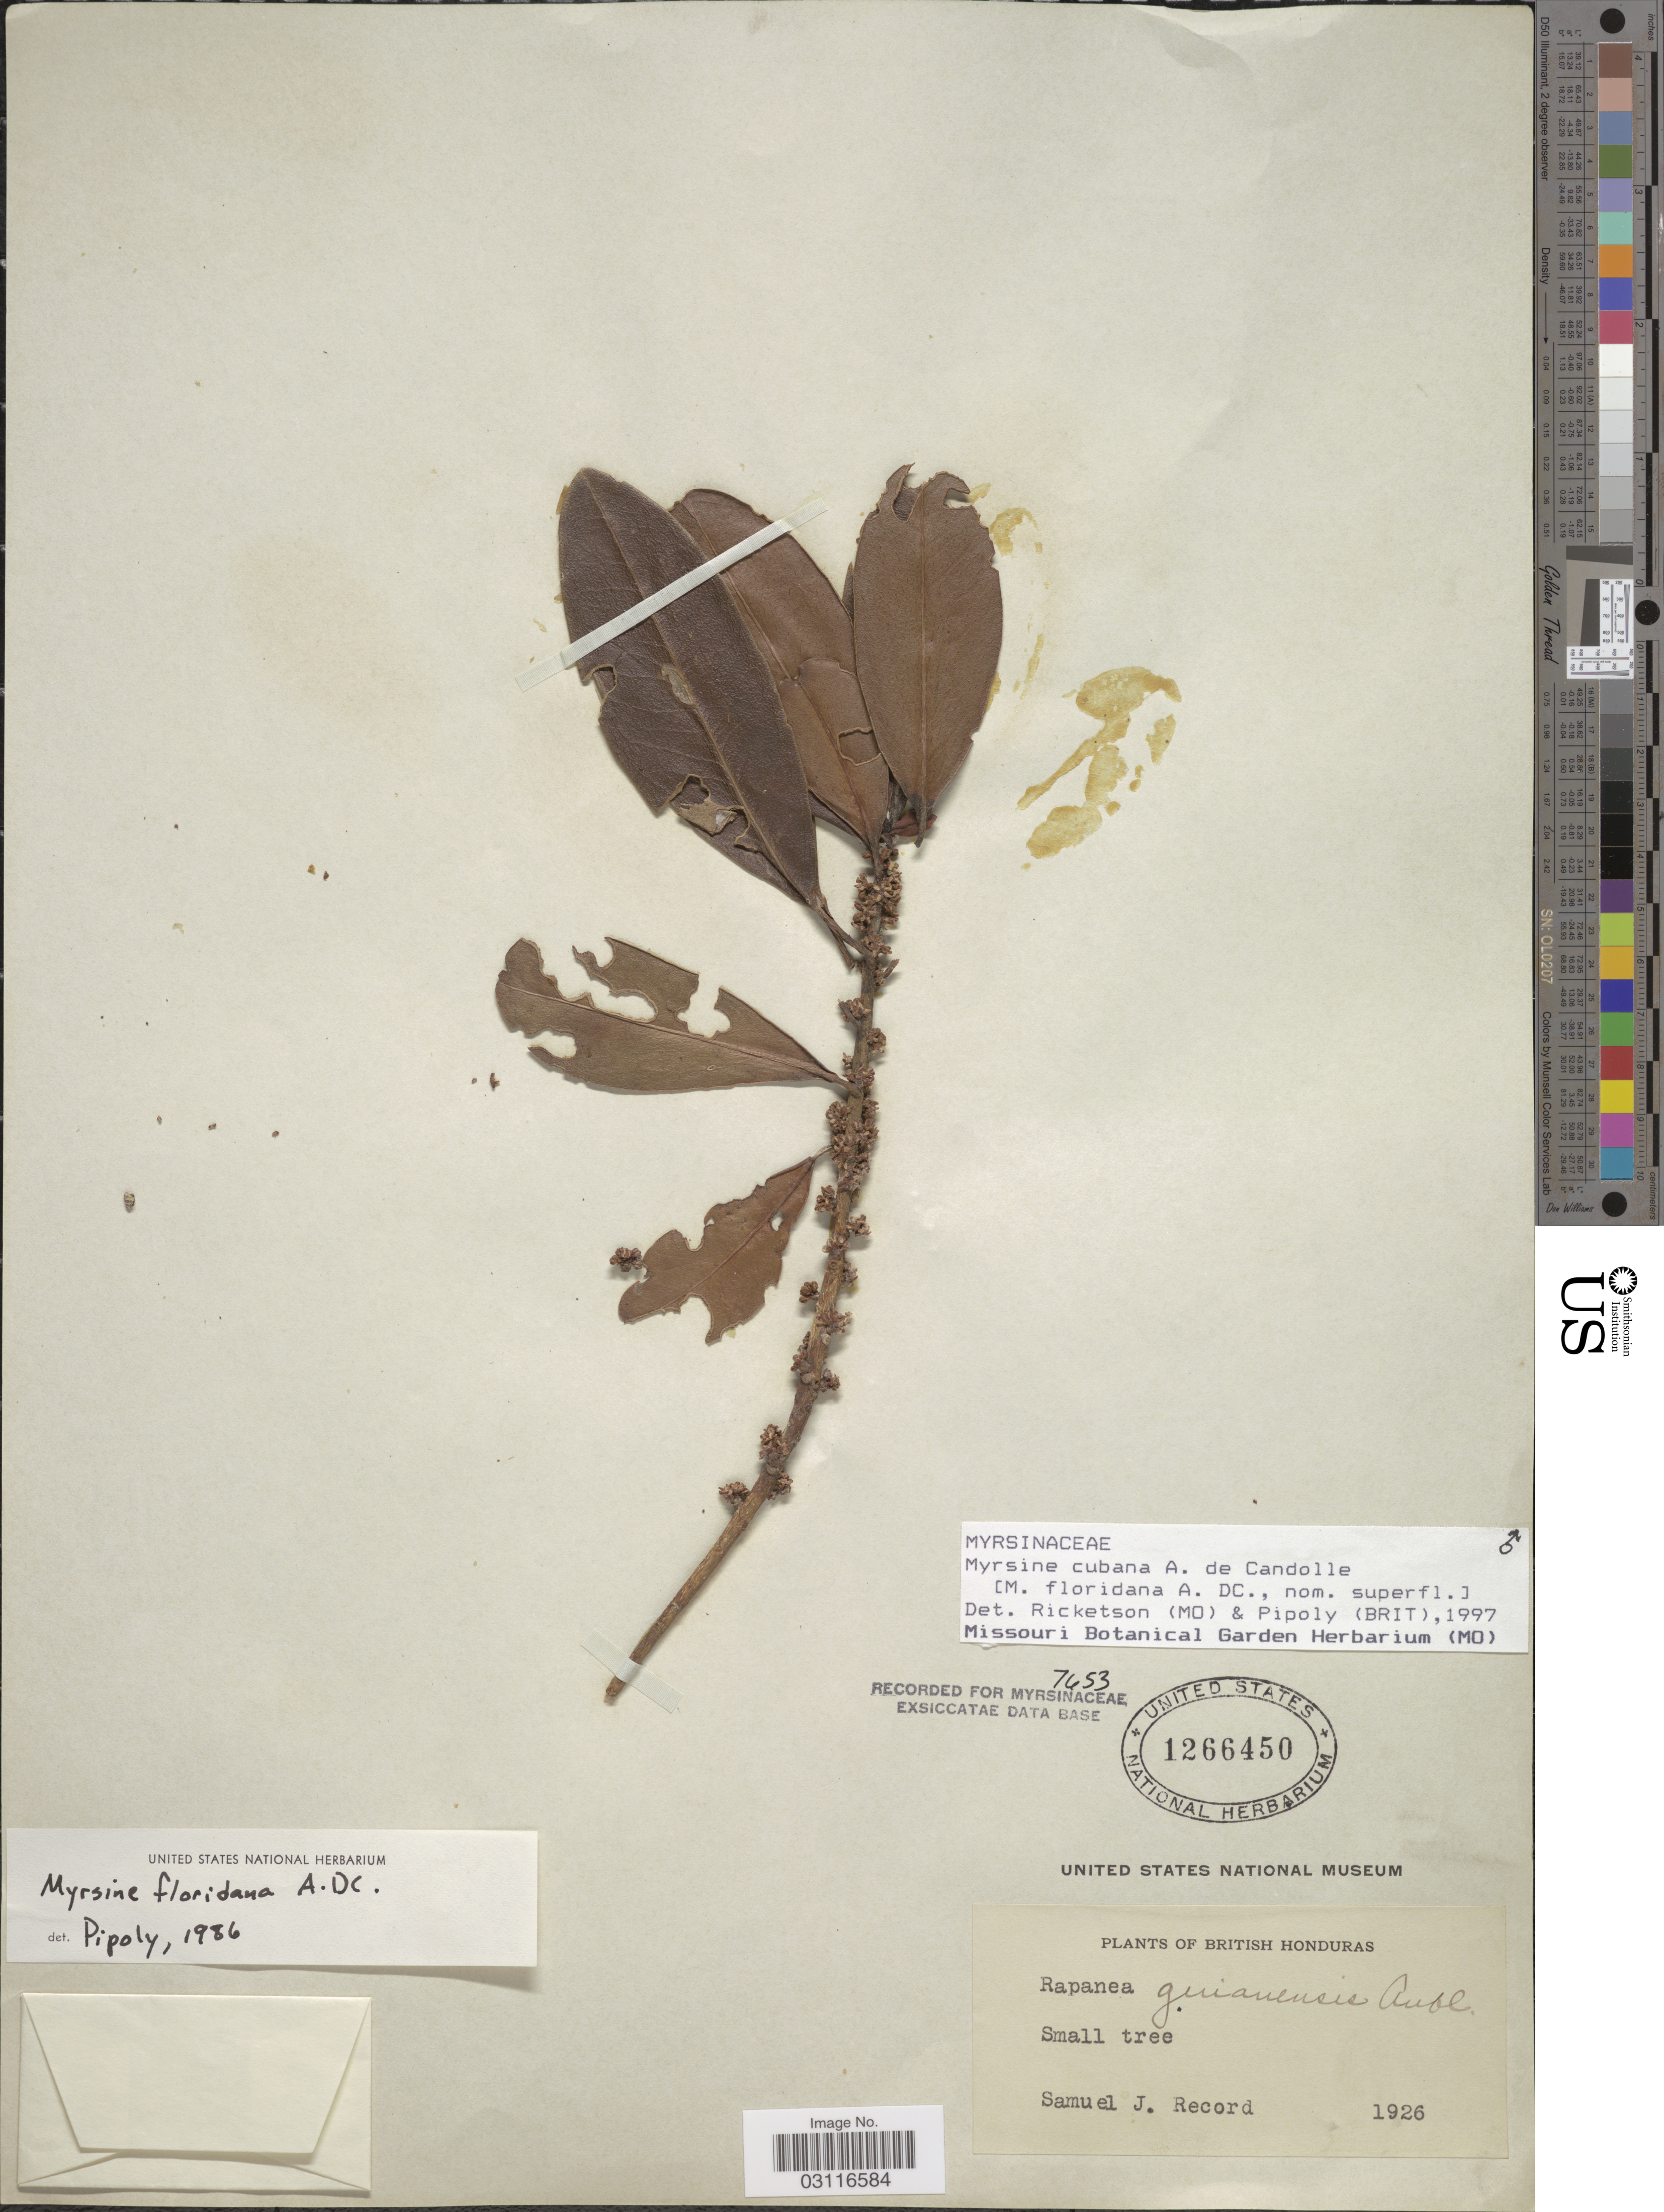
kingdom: Plantae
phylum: Tracheophyta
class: Magnoliopsida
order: Ericales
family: Primulaceae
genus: Myrsine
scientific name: Myrsine cubana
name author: A. DC.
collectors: S. J. Record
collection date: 1926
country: Belize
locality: British Honduras.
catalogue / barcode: US 1266450